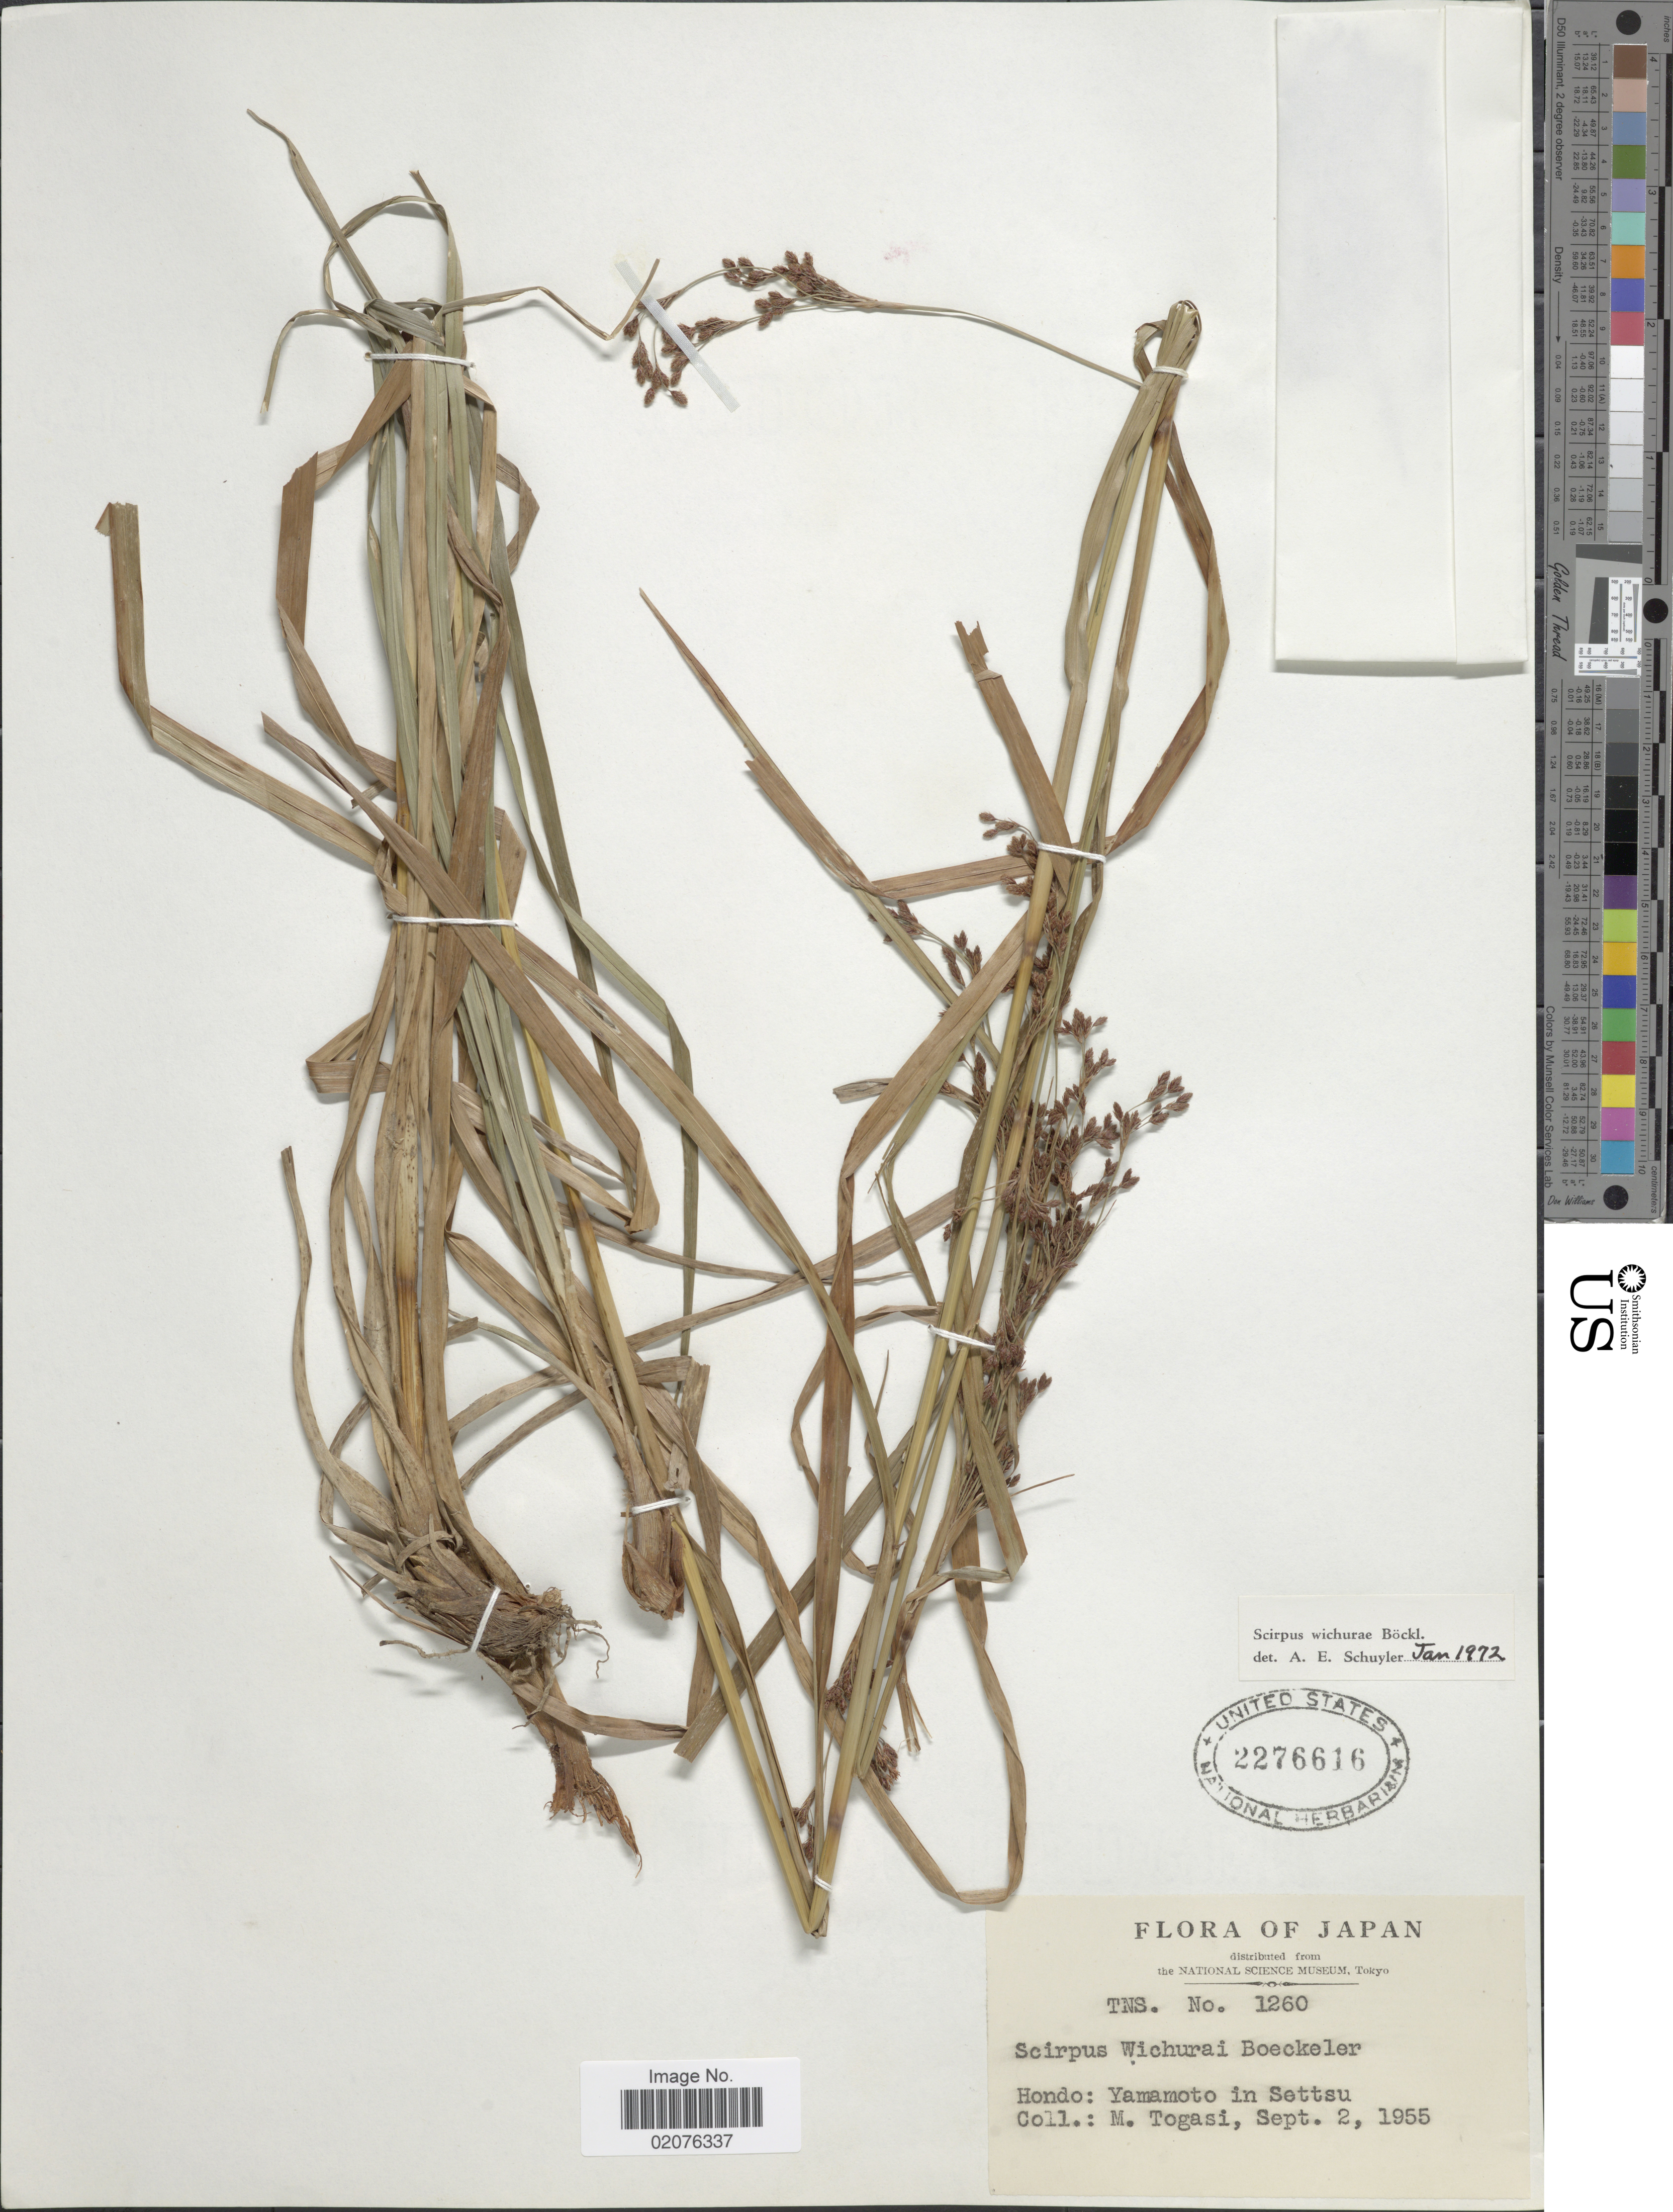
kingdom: Plantae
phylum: Tracheophyta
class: Liliopsida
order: Poales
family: Cyperaceae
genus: Scirpus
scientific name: Scirpus wichurae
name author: Boeckeler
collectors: M. Togasi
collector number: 1260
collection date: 1955-09-02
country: Japan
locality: Hondo: Yamamoto in Settsu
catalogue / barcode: US 2276616